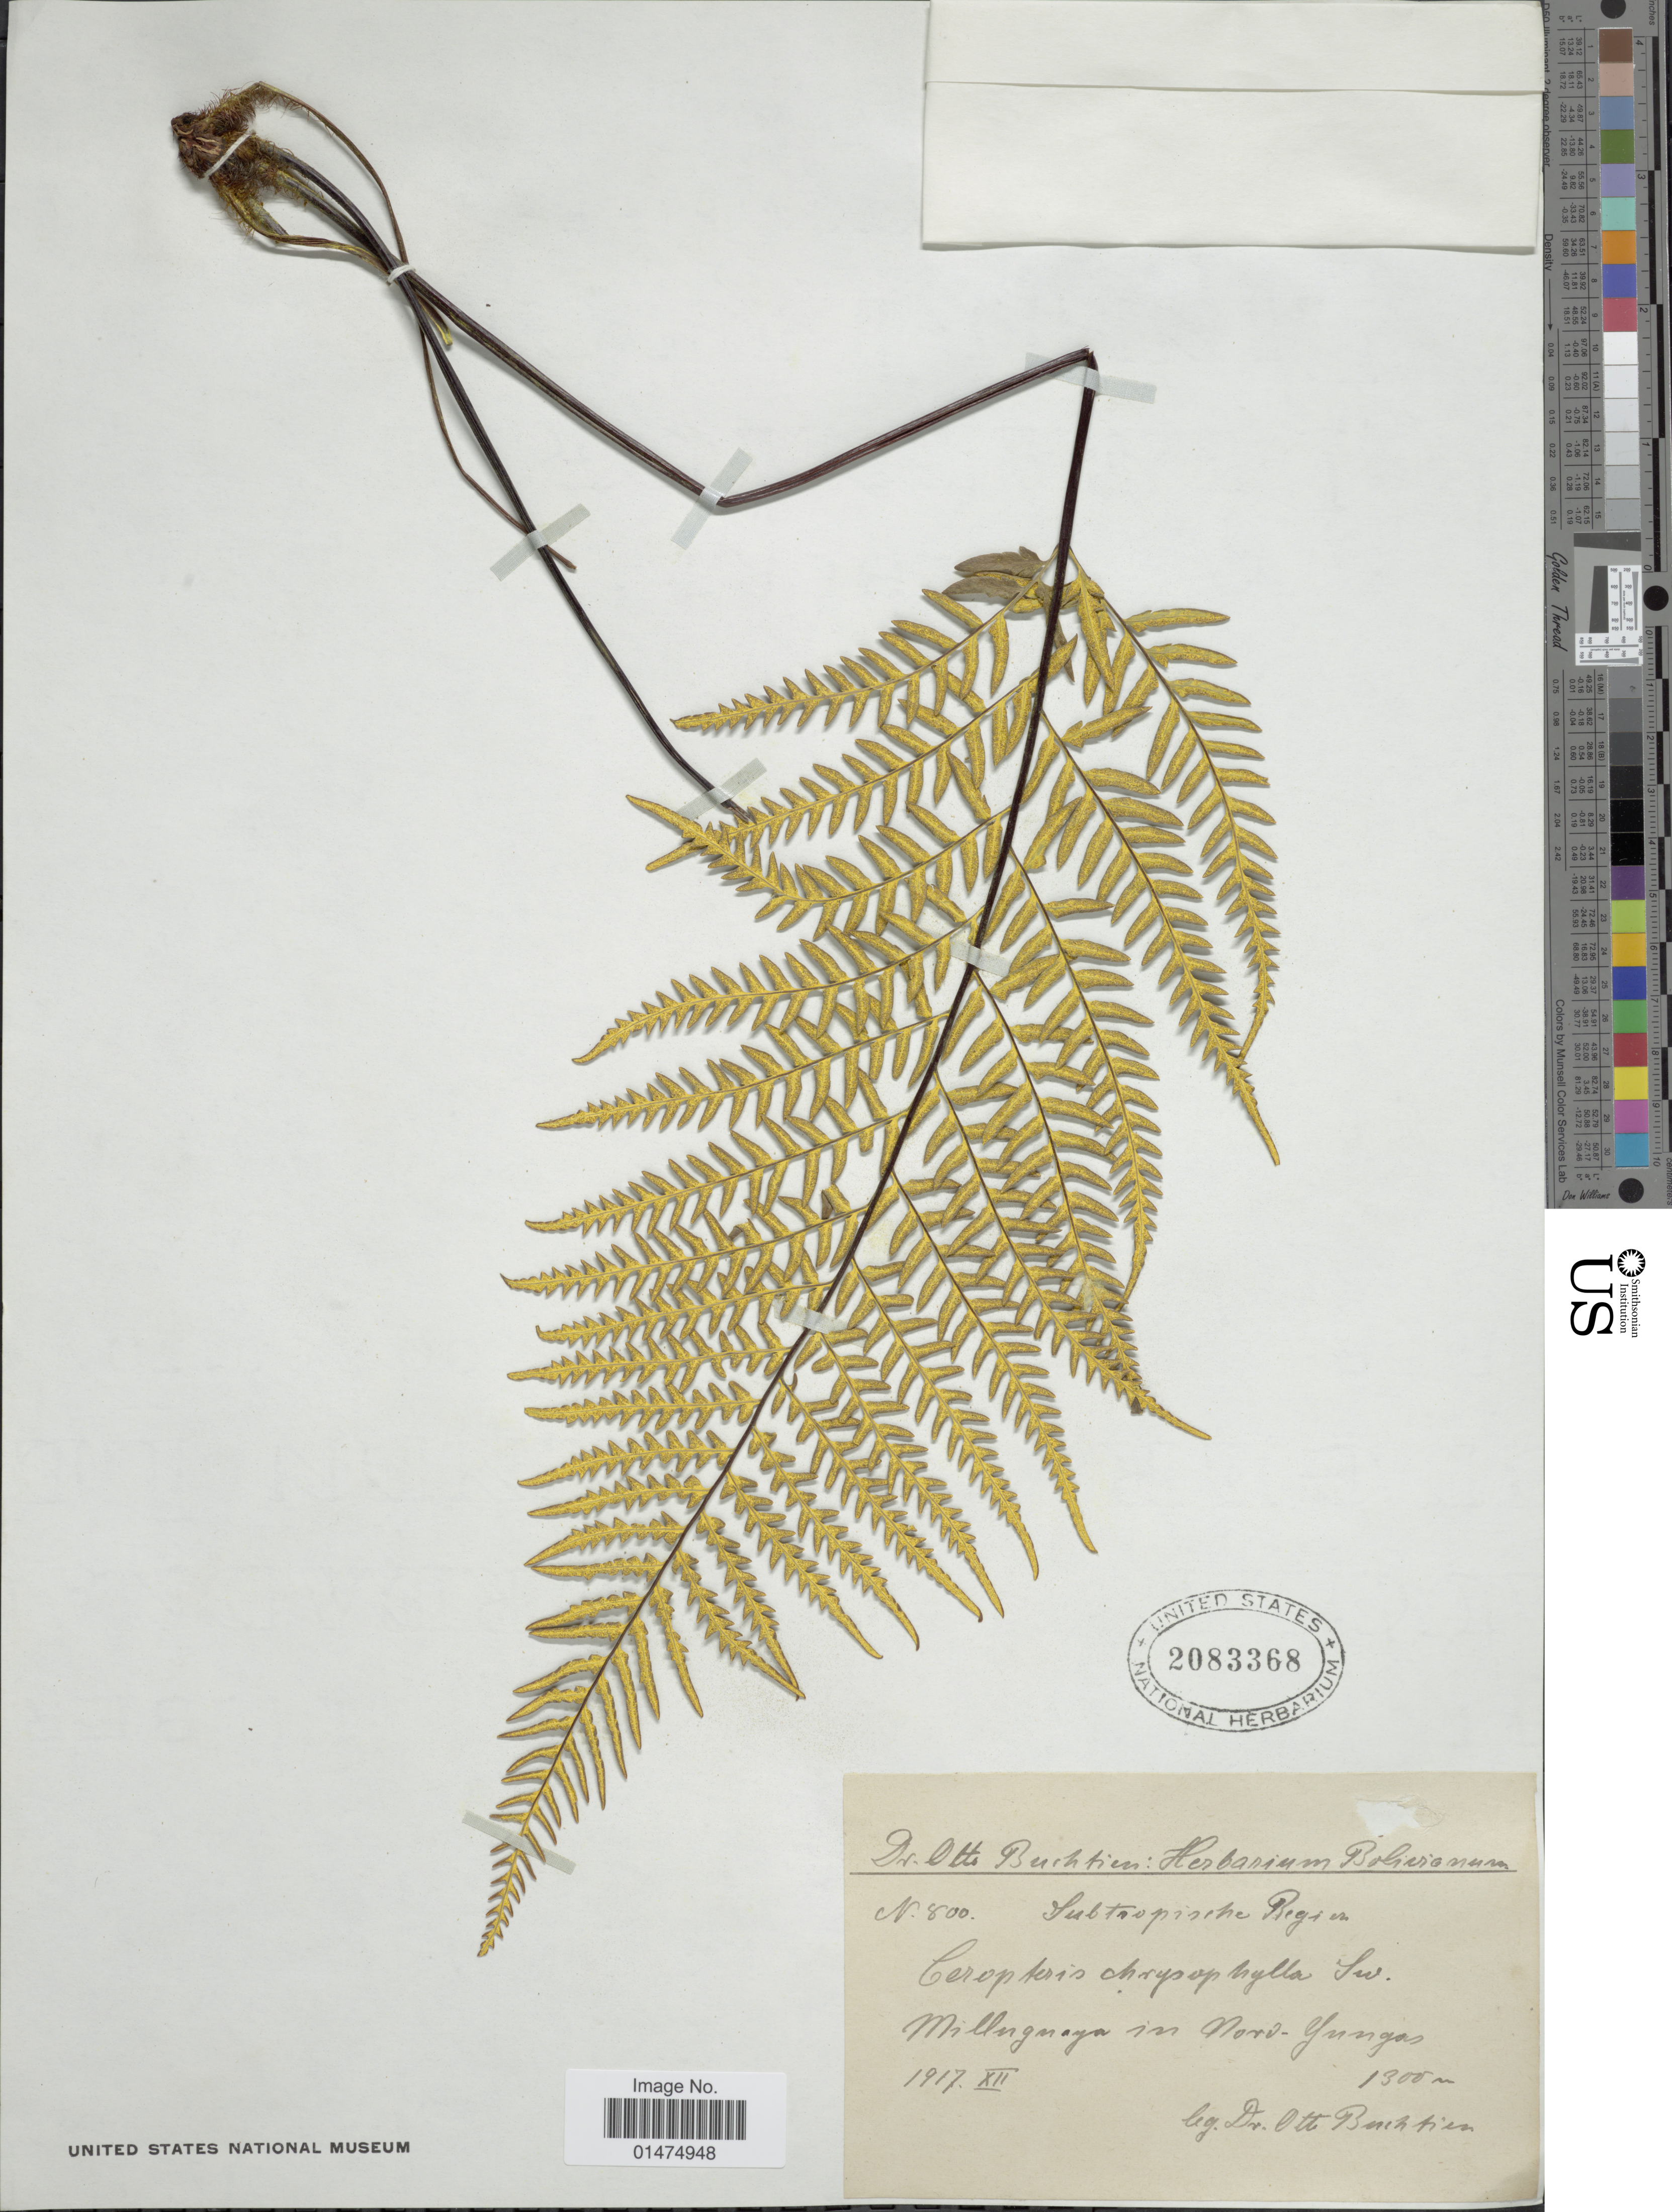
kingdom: Plantae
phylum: Tracheophyta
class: Polypodiopsida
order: Polypodiales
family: Pteridaceae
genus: Pityrogramma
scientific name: Pityrogramma calomelanos var. aureoflava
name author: (Hook.) Weath. ex L.H. Bailey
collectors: O. Buchtien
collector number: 800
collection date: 1917-12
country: Bolivia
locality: Milluguaya in Nord-Yungas.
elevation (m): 396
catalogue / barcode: US 2083368